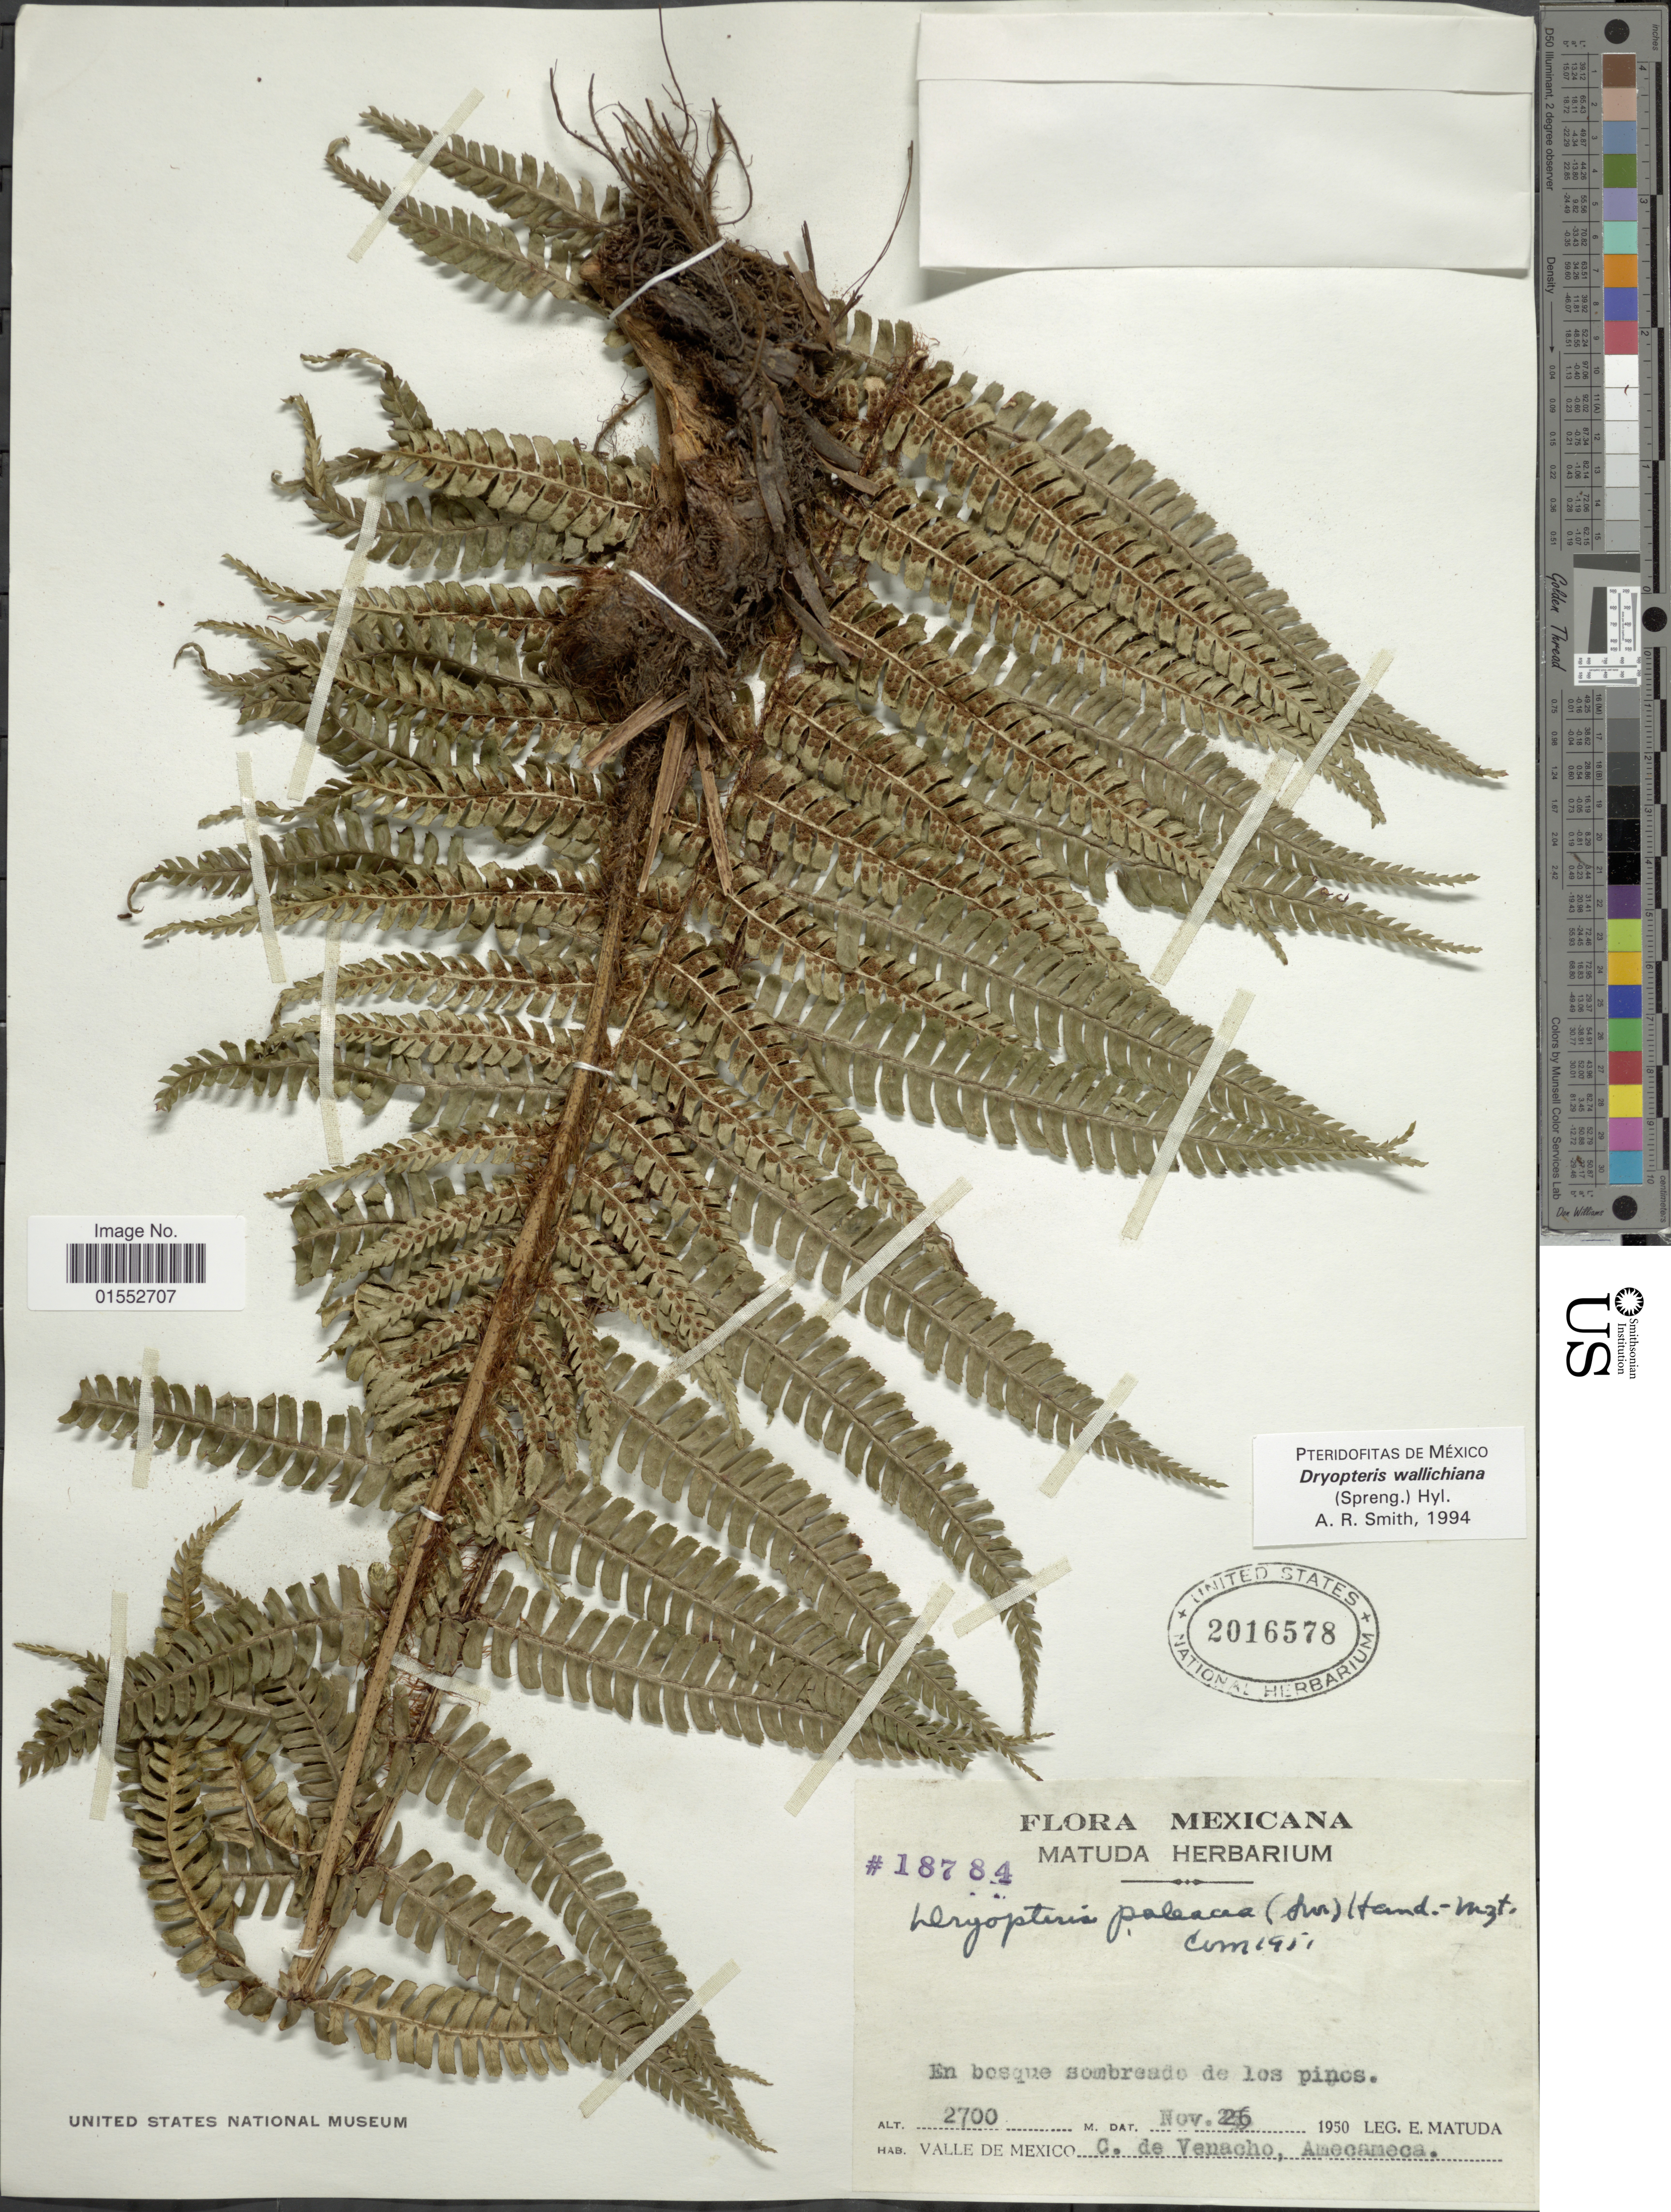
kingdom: Plantae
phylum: Tracheophyta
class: Polypodiopsida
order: Polypodiales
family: Dryopteridaceae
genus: Dryopteris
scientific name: Dryopteris wallichiana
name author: (Spreng.) Hyl.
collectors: E. Matuda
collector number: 18784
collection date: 1950-11-26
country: Mexico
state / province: México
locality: Valle de Mexico, C. de Venacho, Amecameca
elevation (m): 2700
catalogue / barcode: US 2016578